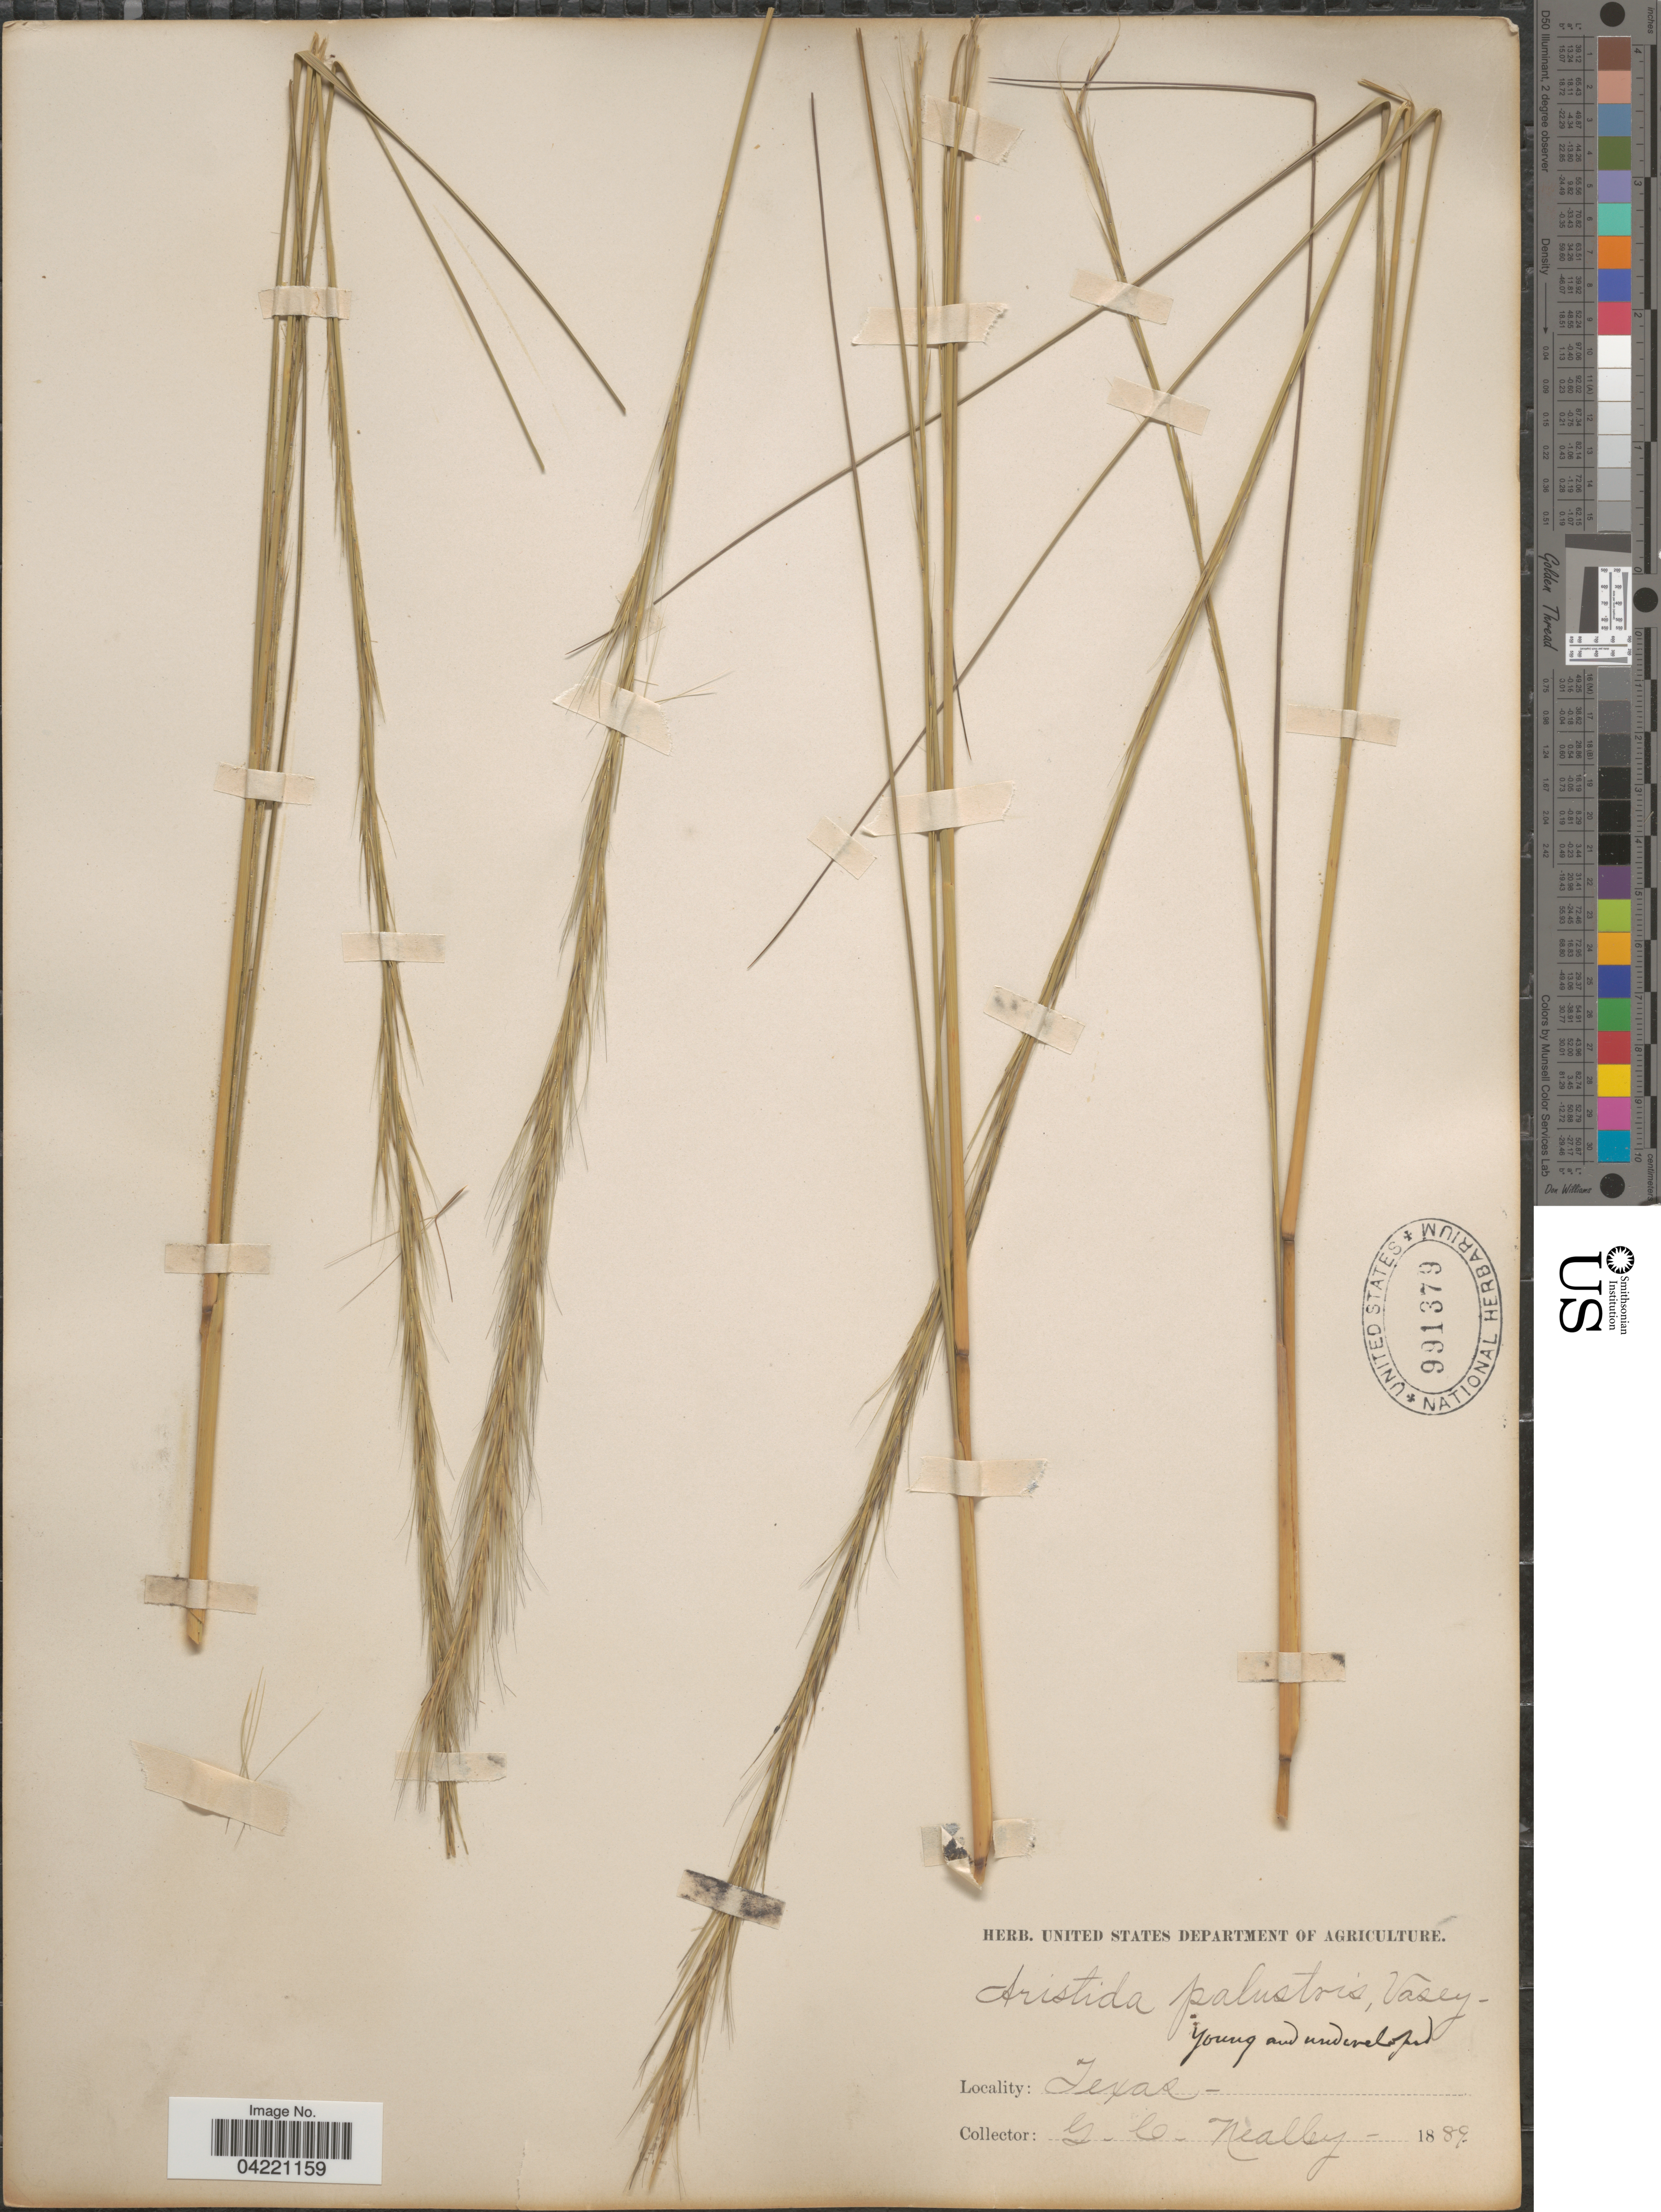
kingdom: Plantae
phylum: Tracheophyta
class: Liliopsida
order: Poales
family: Poaceae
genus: Aristida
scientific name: Aristida palustris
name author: (Chapm.) Vasey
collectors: G. C. Nealley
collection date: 1889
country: United States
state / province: Texas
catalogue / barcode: US 991379